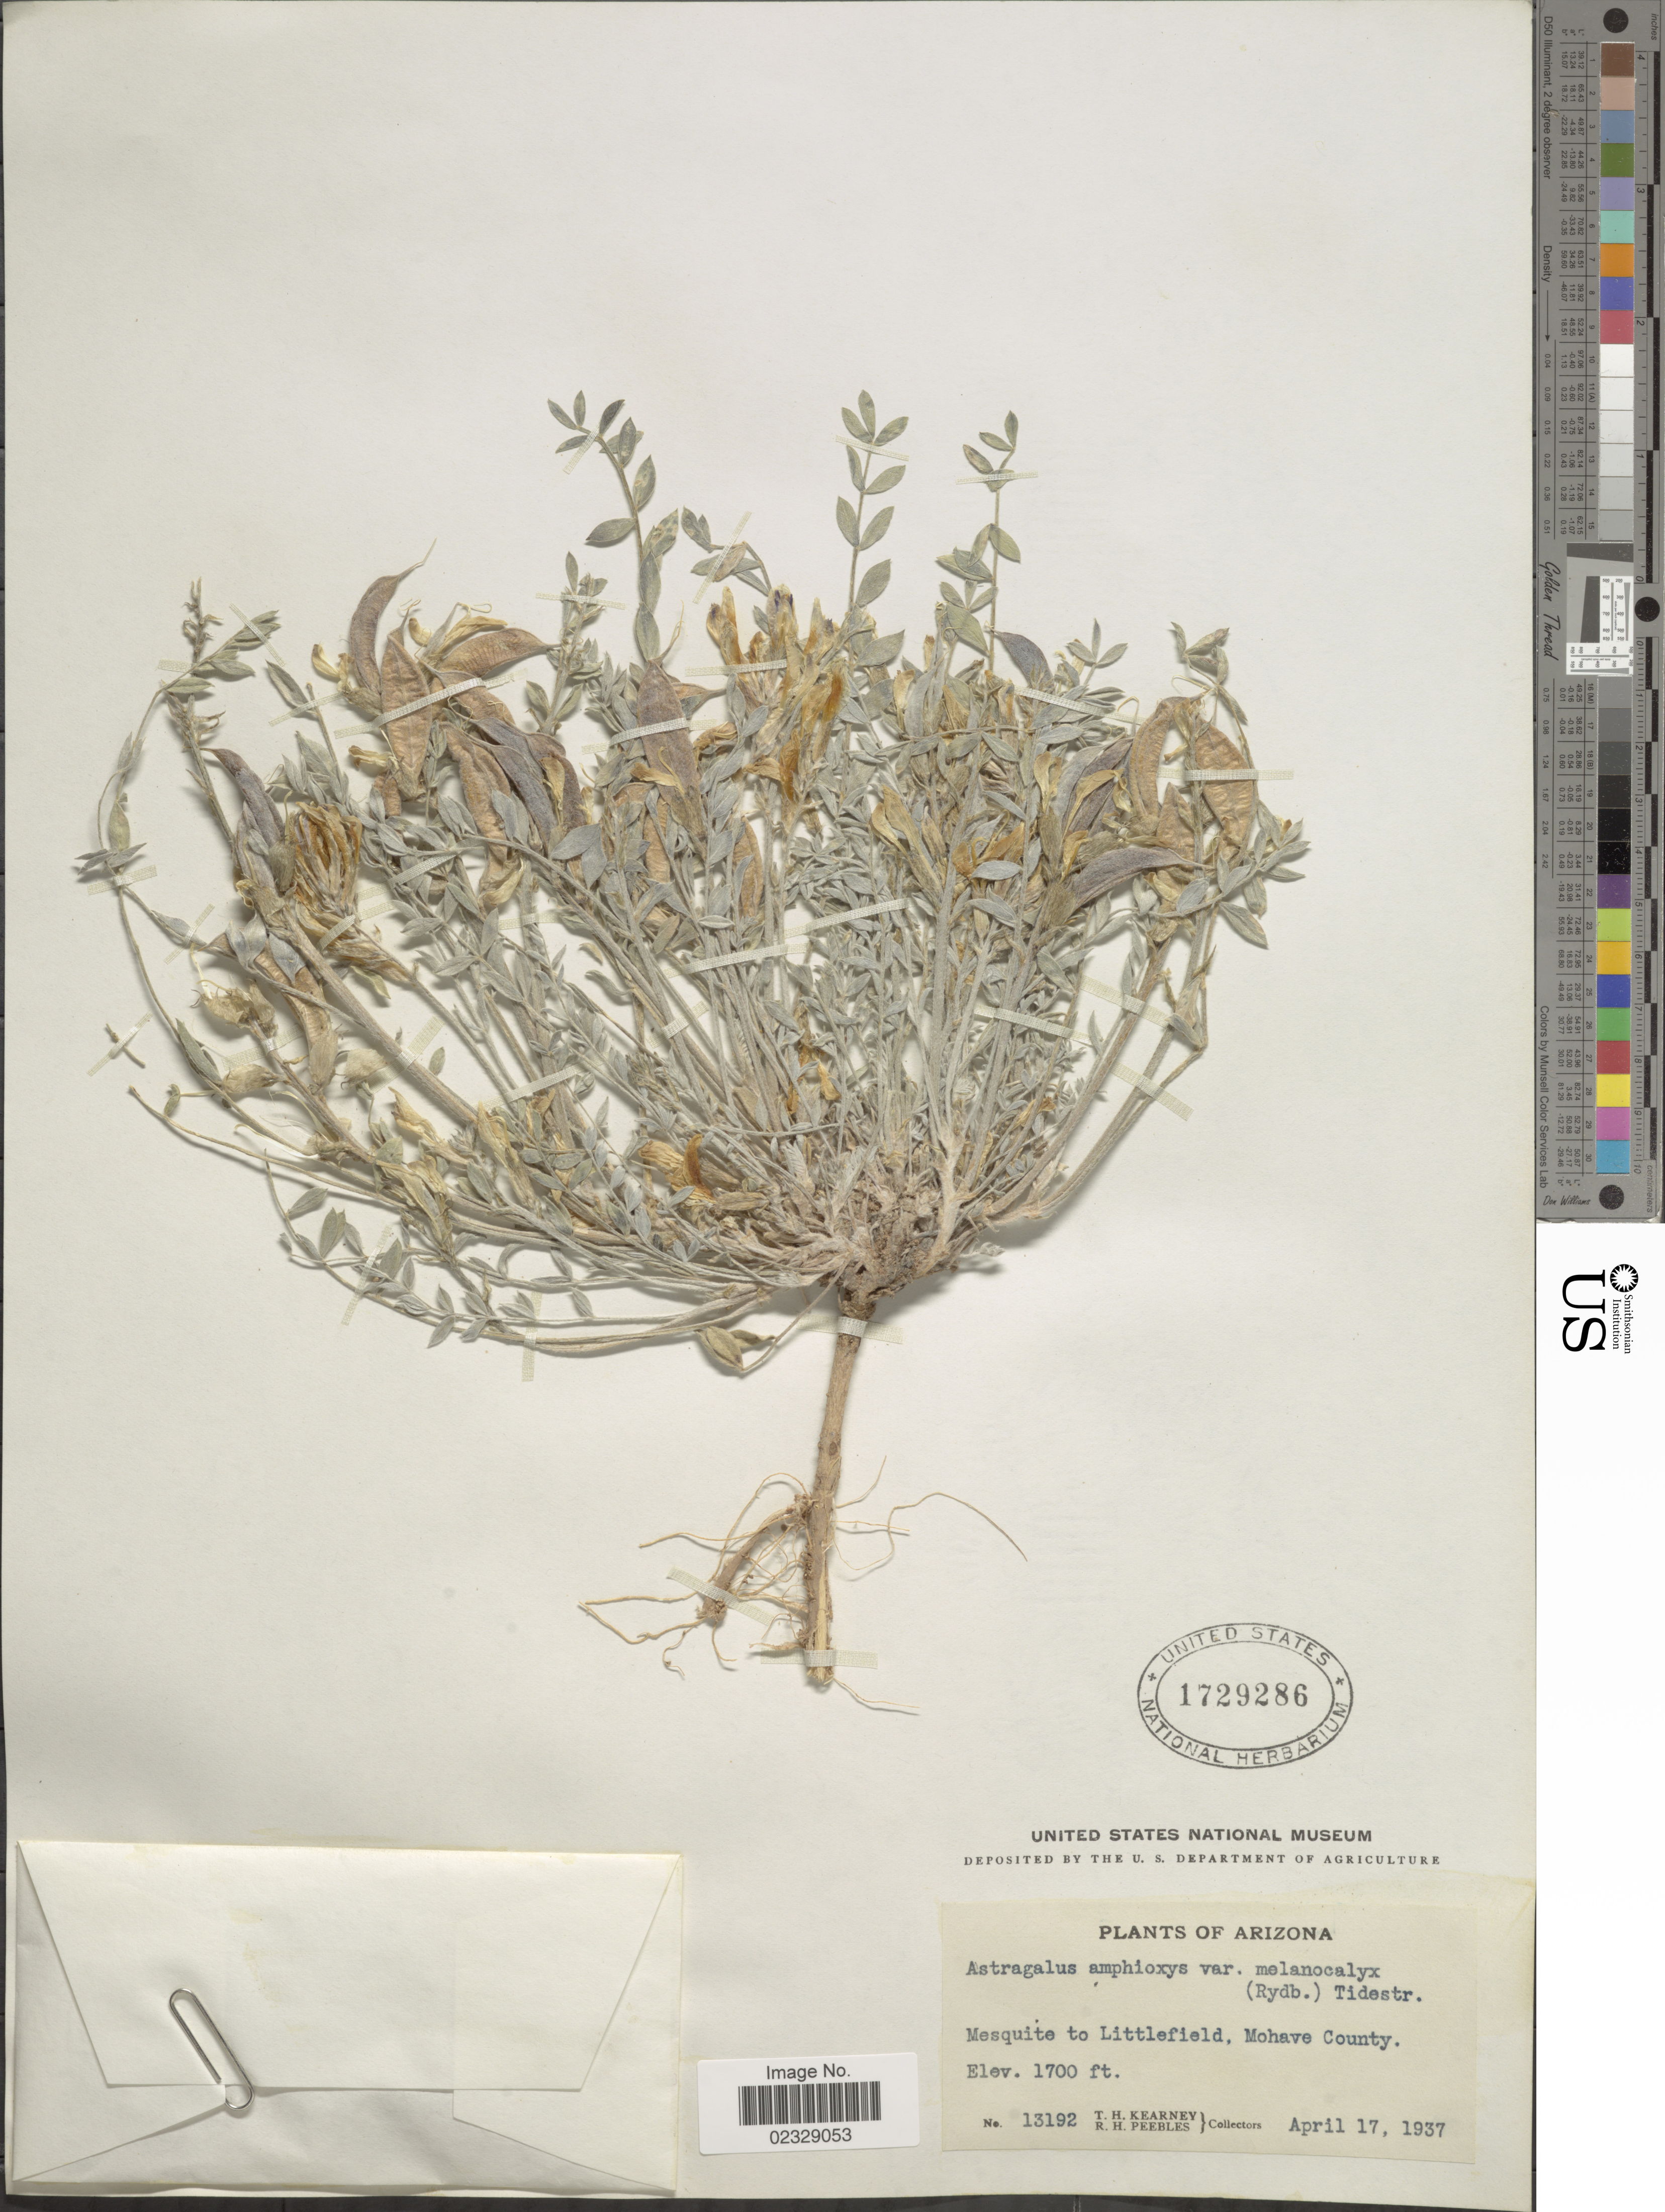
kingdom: Plantae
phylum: Tracheophyta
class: Magnoliopsida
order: Fabales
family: Fabaceae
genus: Astragalus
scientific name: Astragalus amphioxys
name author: A. Gray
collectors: T. H. Kearney, R. H. Peebles & L. Rowinski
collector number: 13192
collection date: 1937-04-17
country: United States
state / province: Arizona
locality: Mesquite to Littlefield, Mohave County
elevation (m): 518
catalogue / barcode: US 1729286